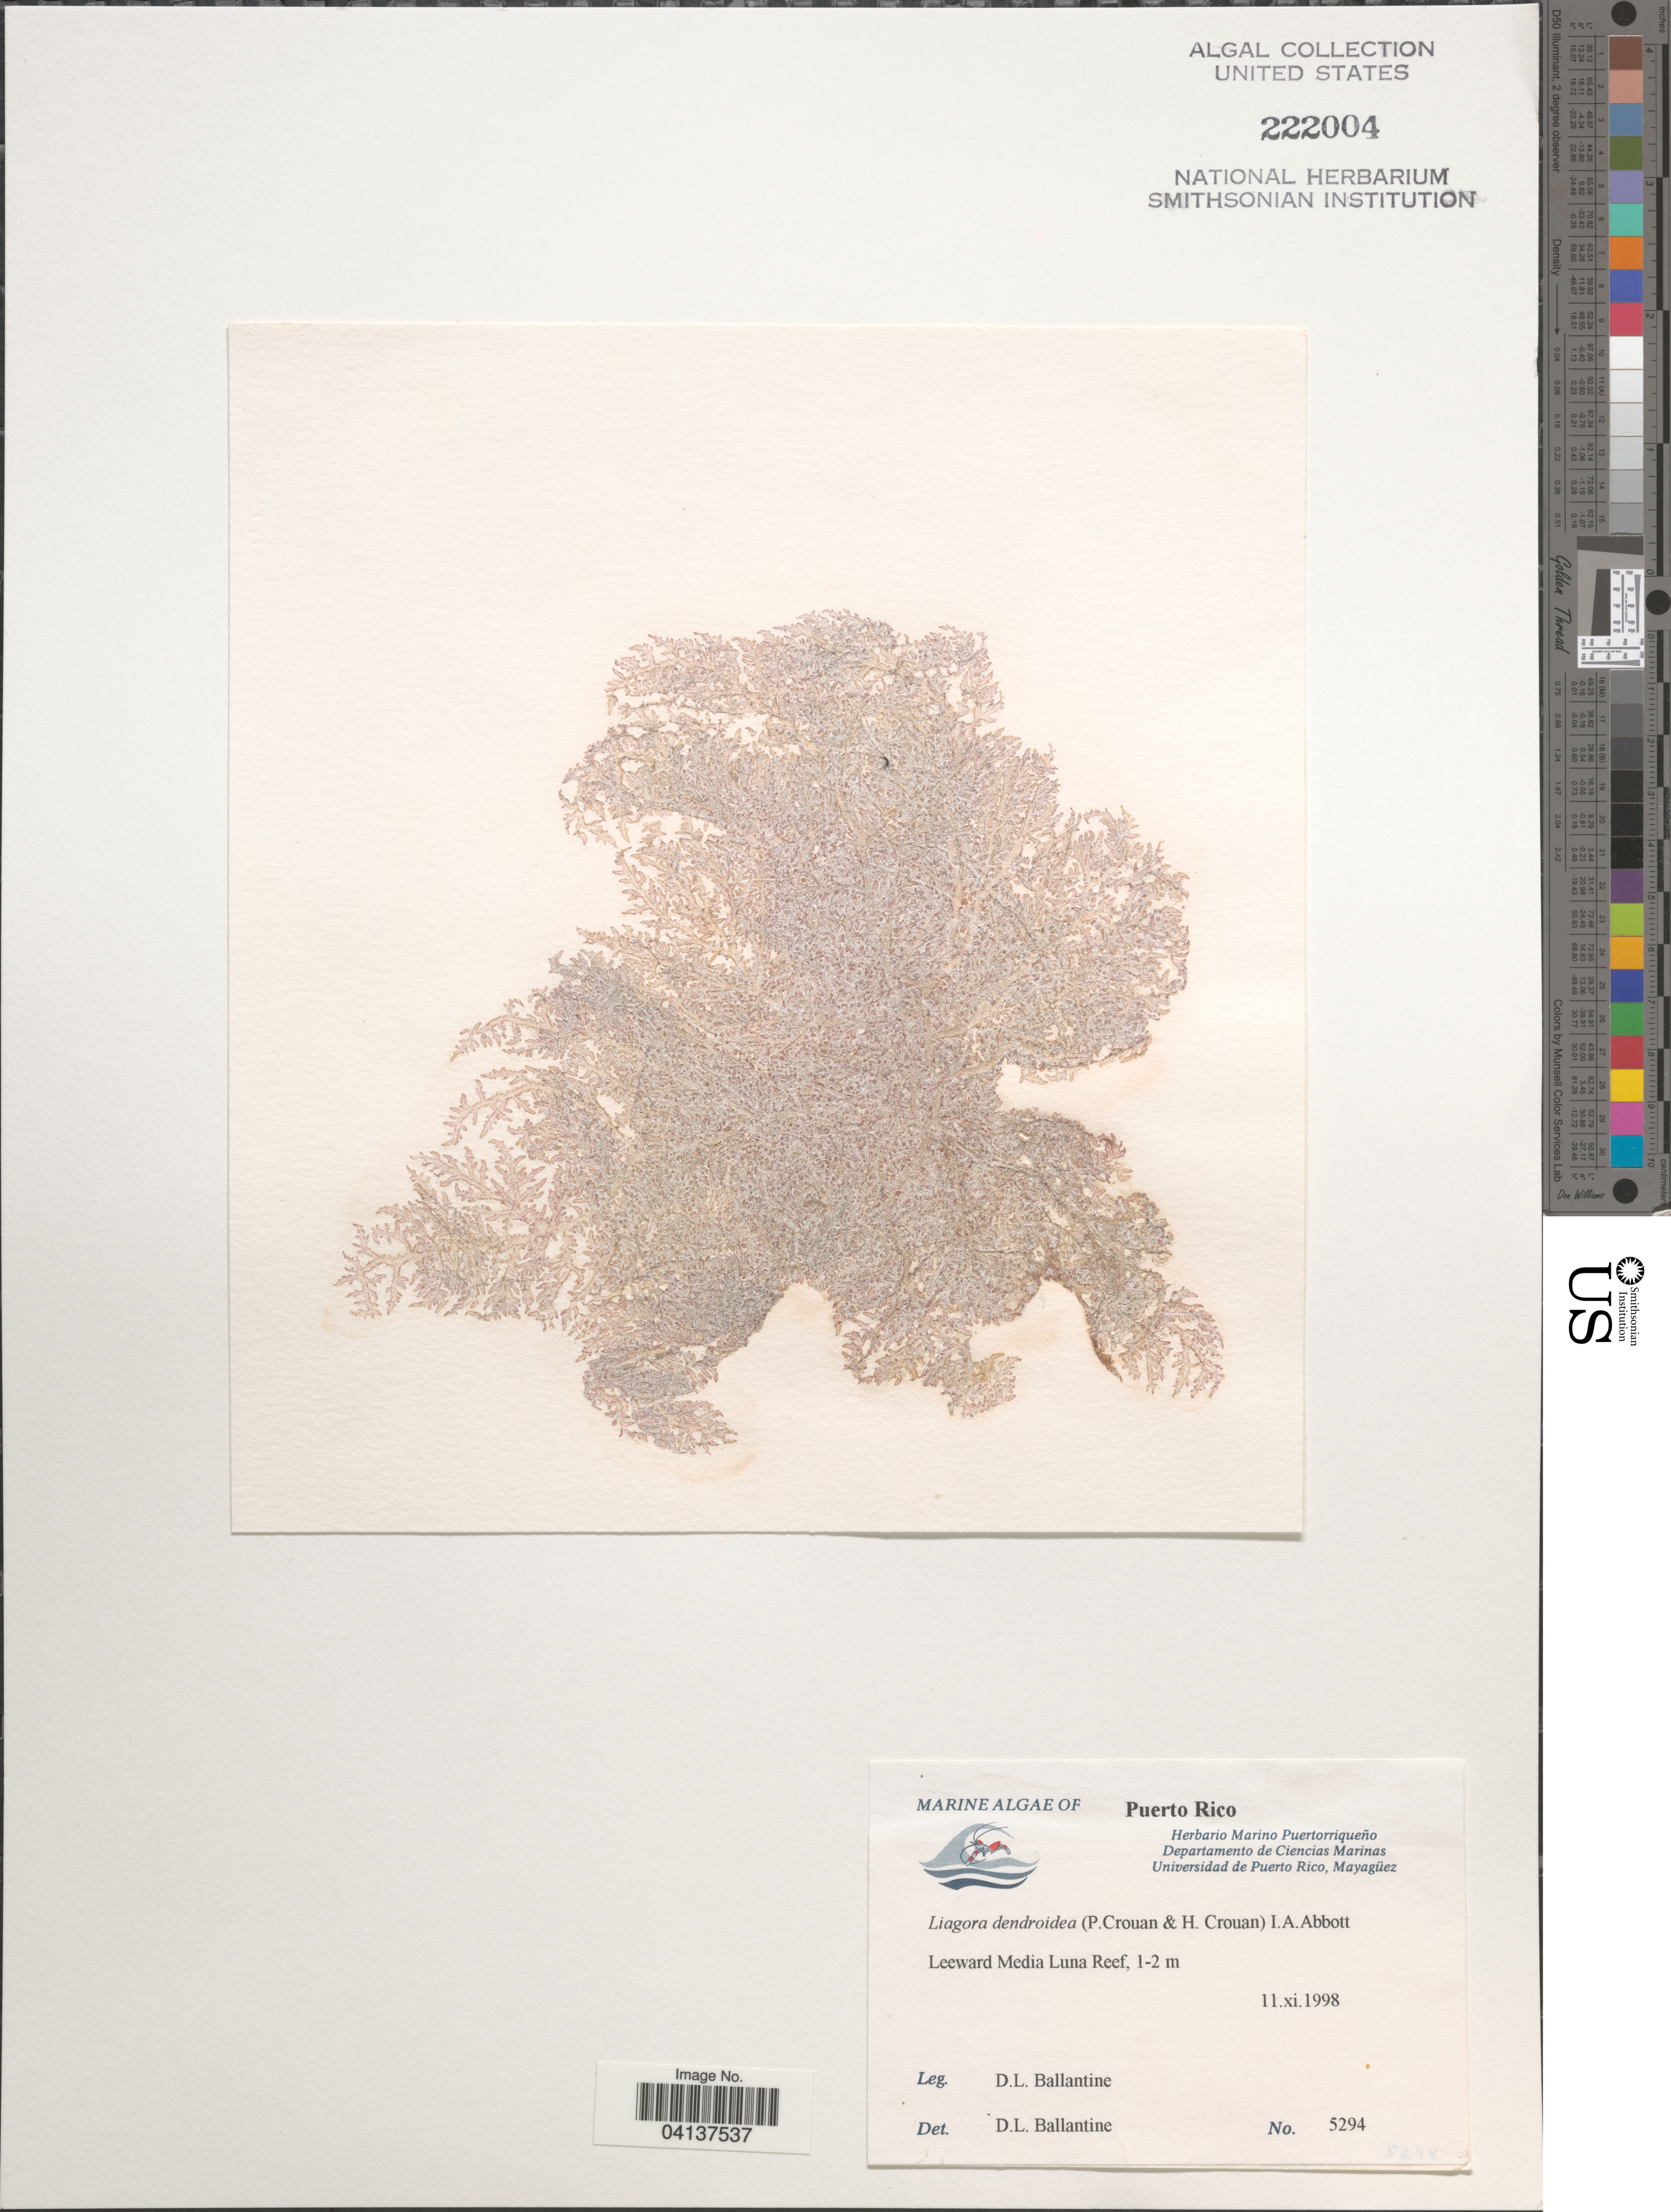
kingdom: Plantae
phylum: Rhodophyta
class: Florideophyceae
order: Nemaliales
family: Liagoraceae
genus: Gloiocallis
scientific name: Gloiocallis dendroidea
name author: (P. Crouan & H. Crouan) S.-M. Lin et al.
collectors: D.L. Ballantine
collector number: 5294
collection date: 1998-11-11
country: Puerto Rico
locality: Leeward Media Luna Reef.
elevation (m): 1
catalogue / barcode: US 222004